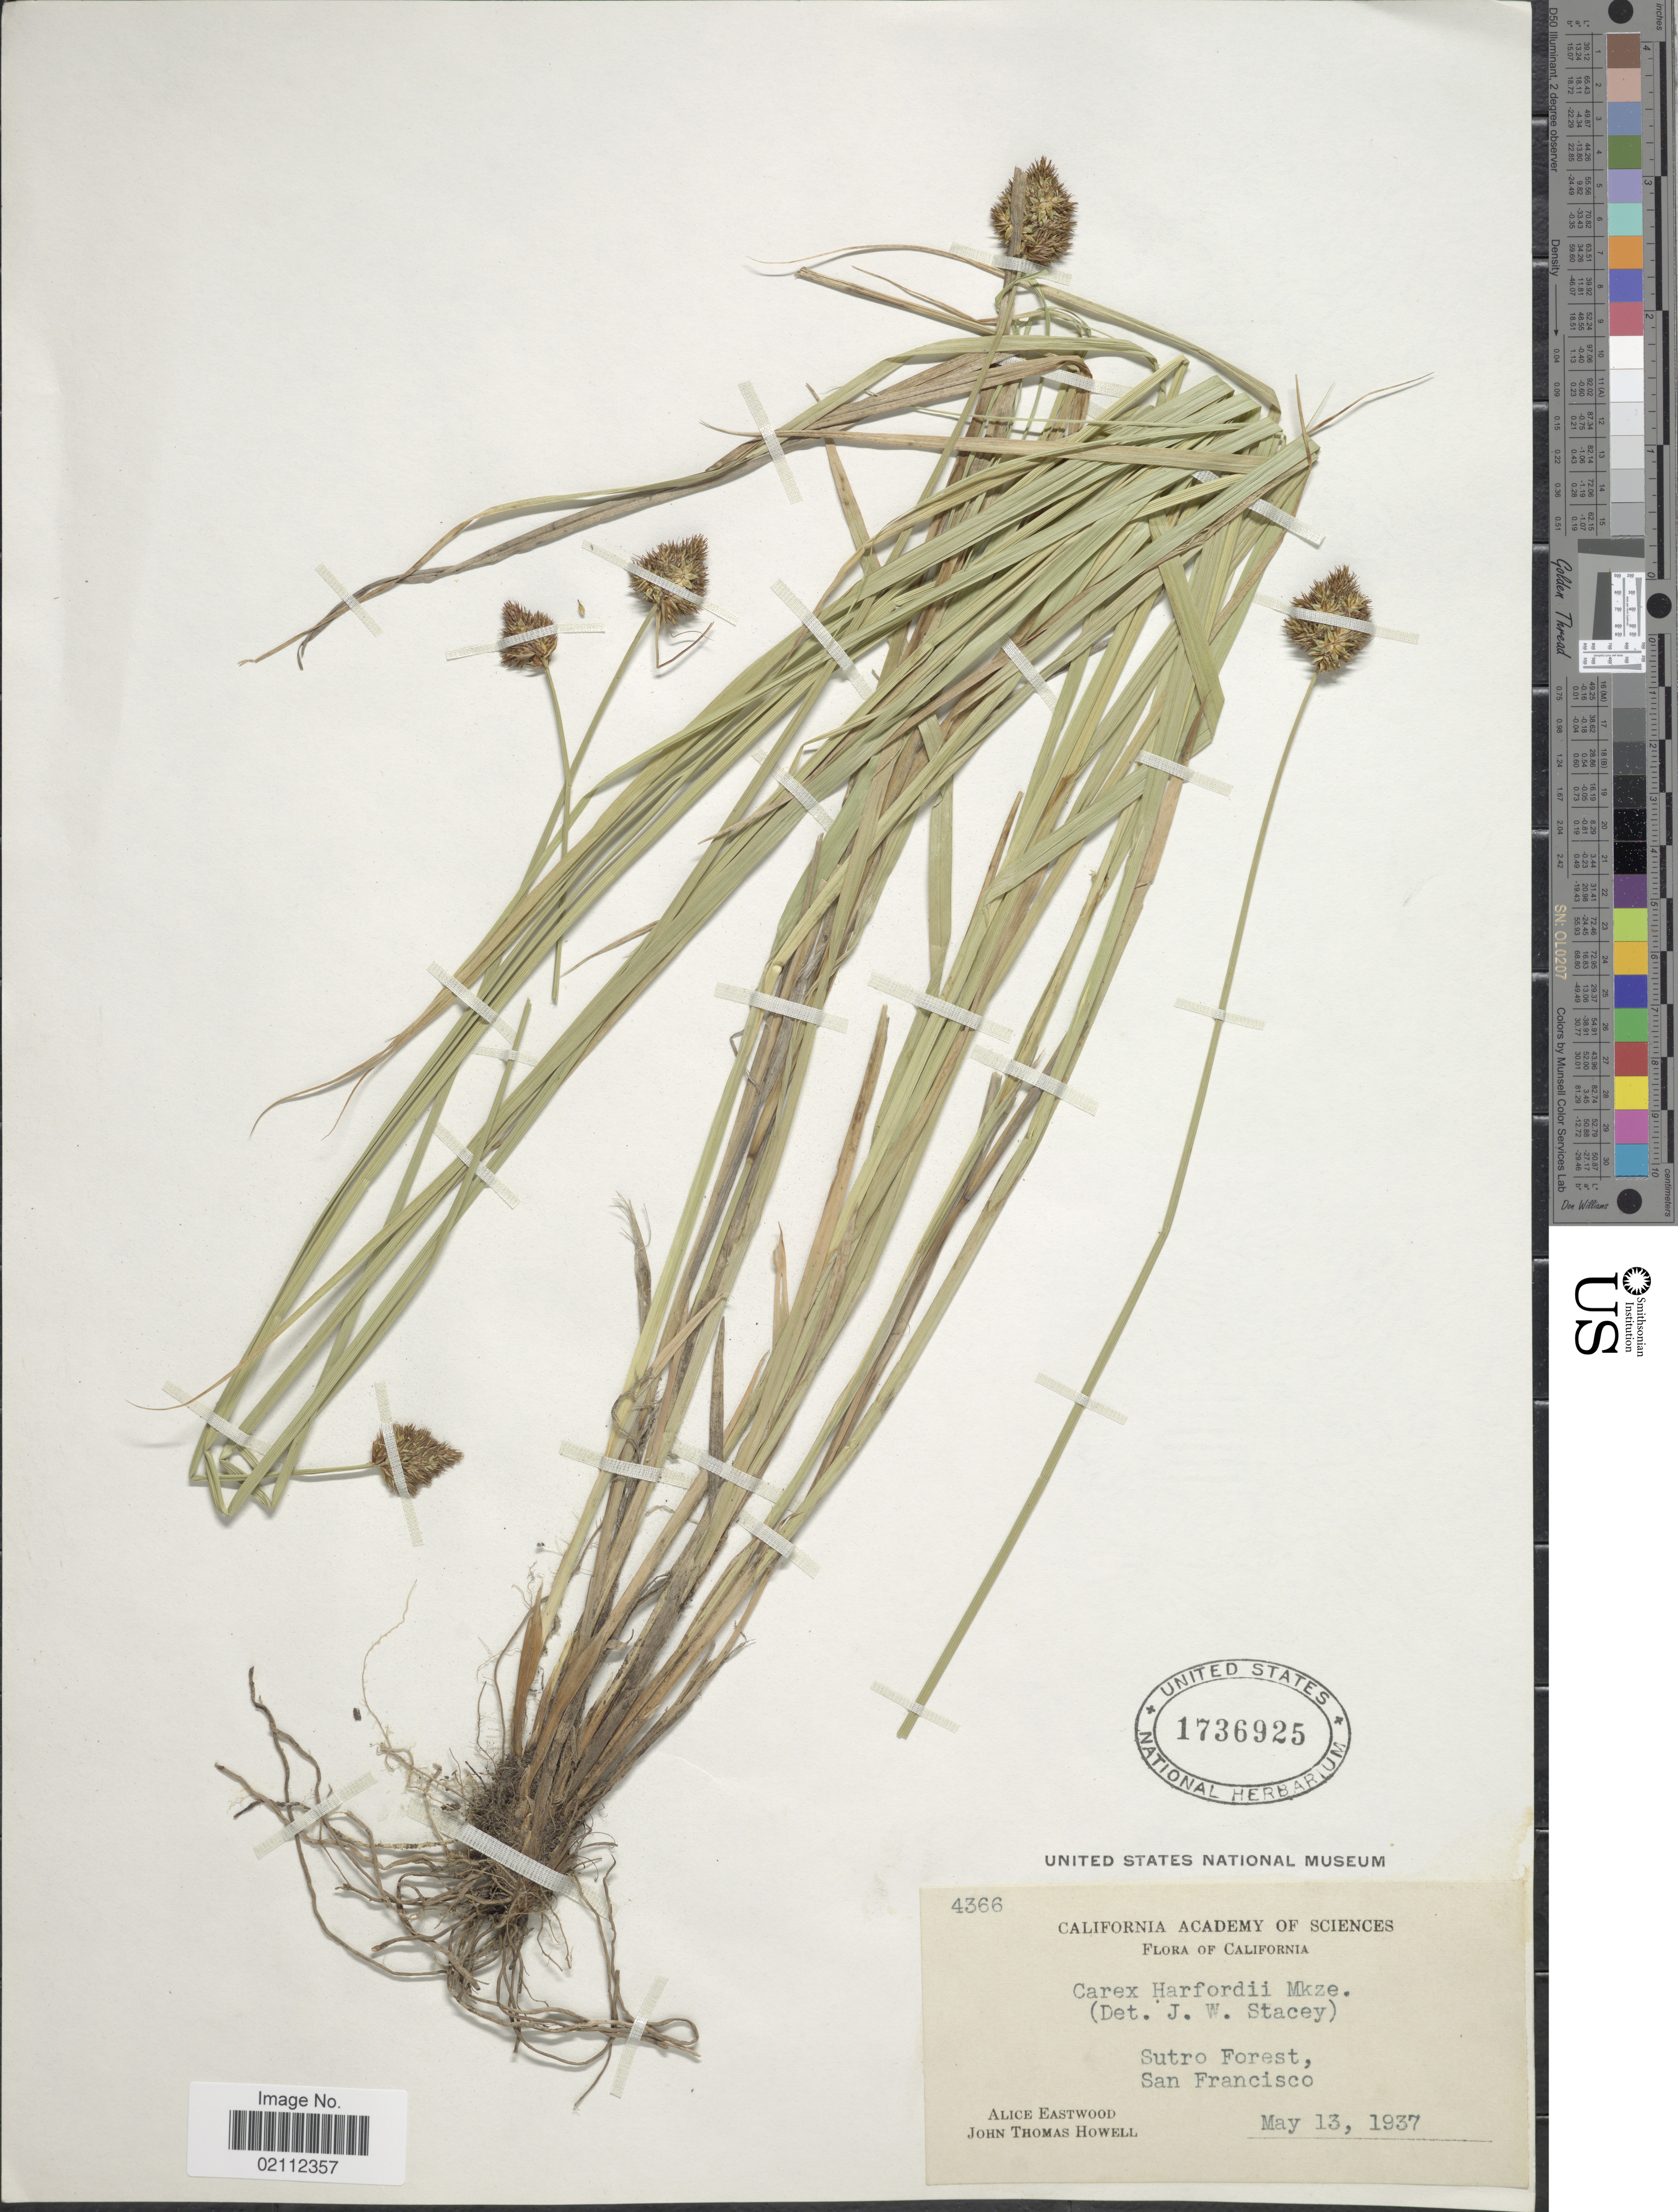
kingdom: Plantae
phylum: Tracheophyta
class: Liliopsida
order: Poales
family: Cyperaceae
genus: Carex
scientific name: Carex harfordii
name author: Mack.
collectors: A. Eastwood & J. T. Howell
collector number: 4366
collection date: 1937-05-13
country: United States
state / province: California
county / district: San Francisco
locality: Sutro Forest, San Francisco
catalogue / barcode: US 1736925